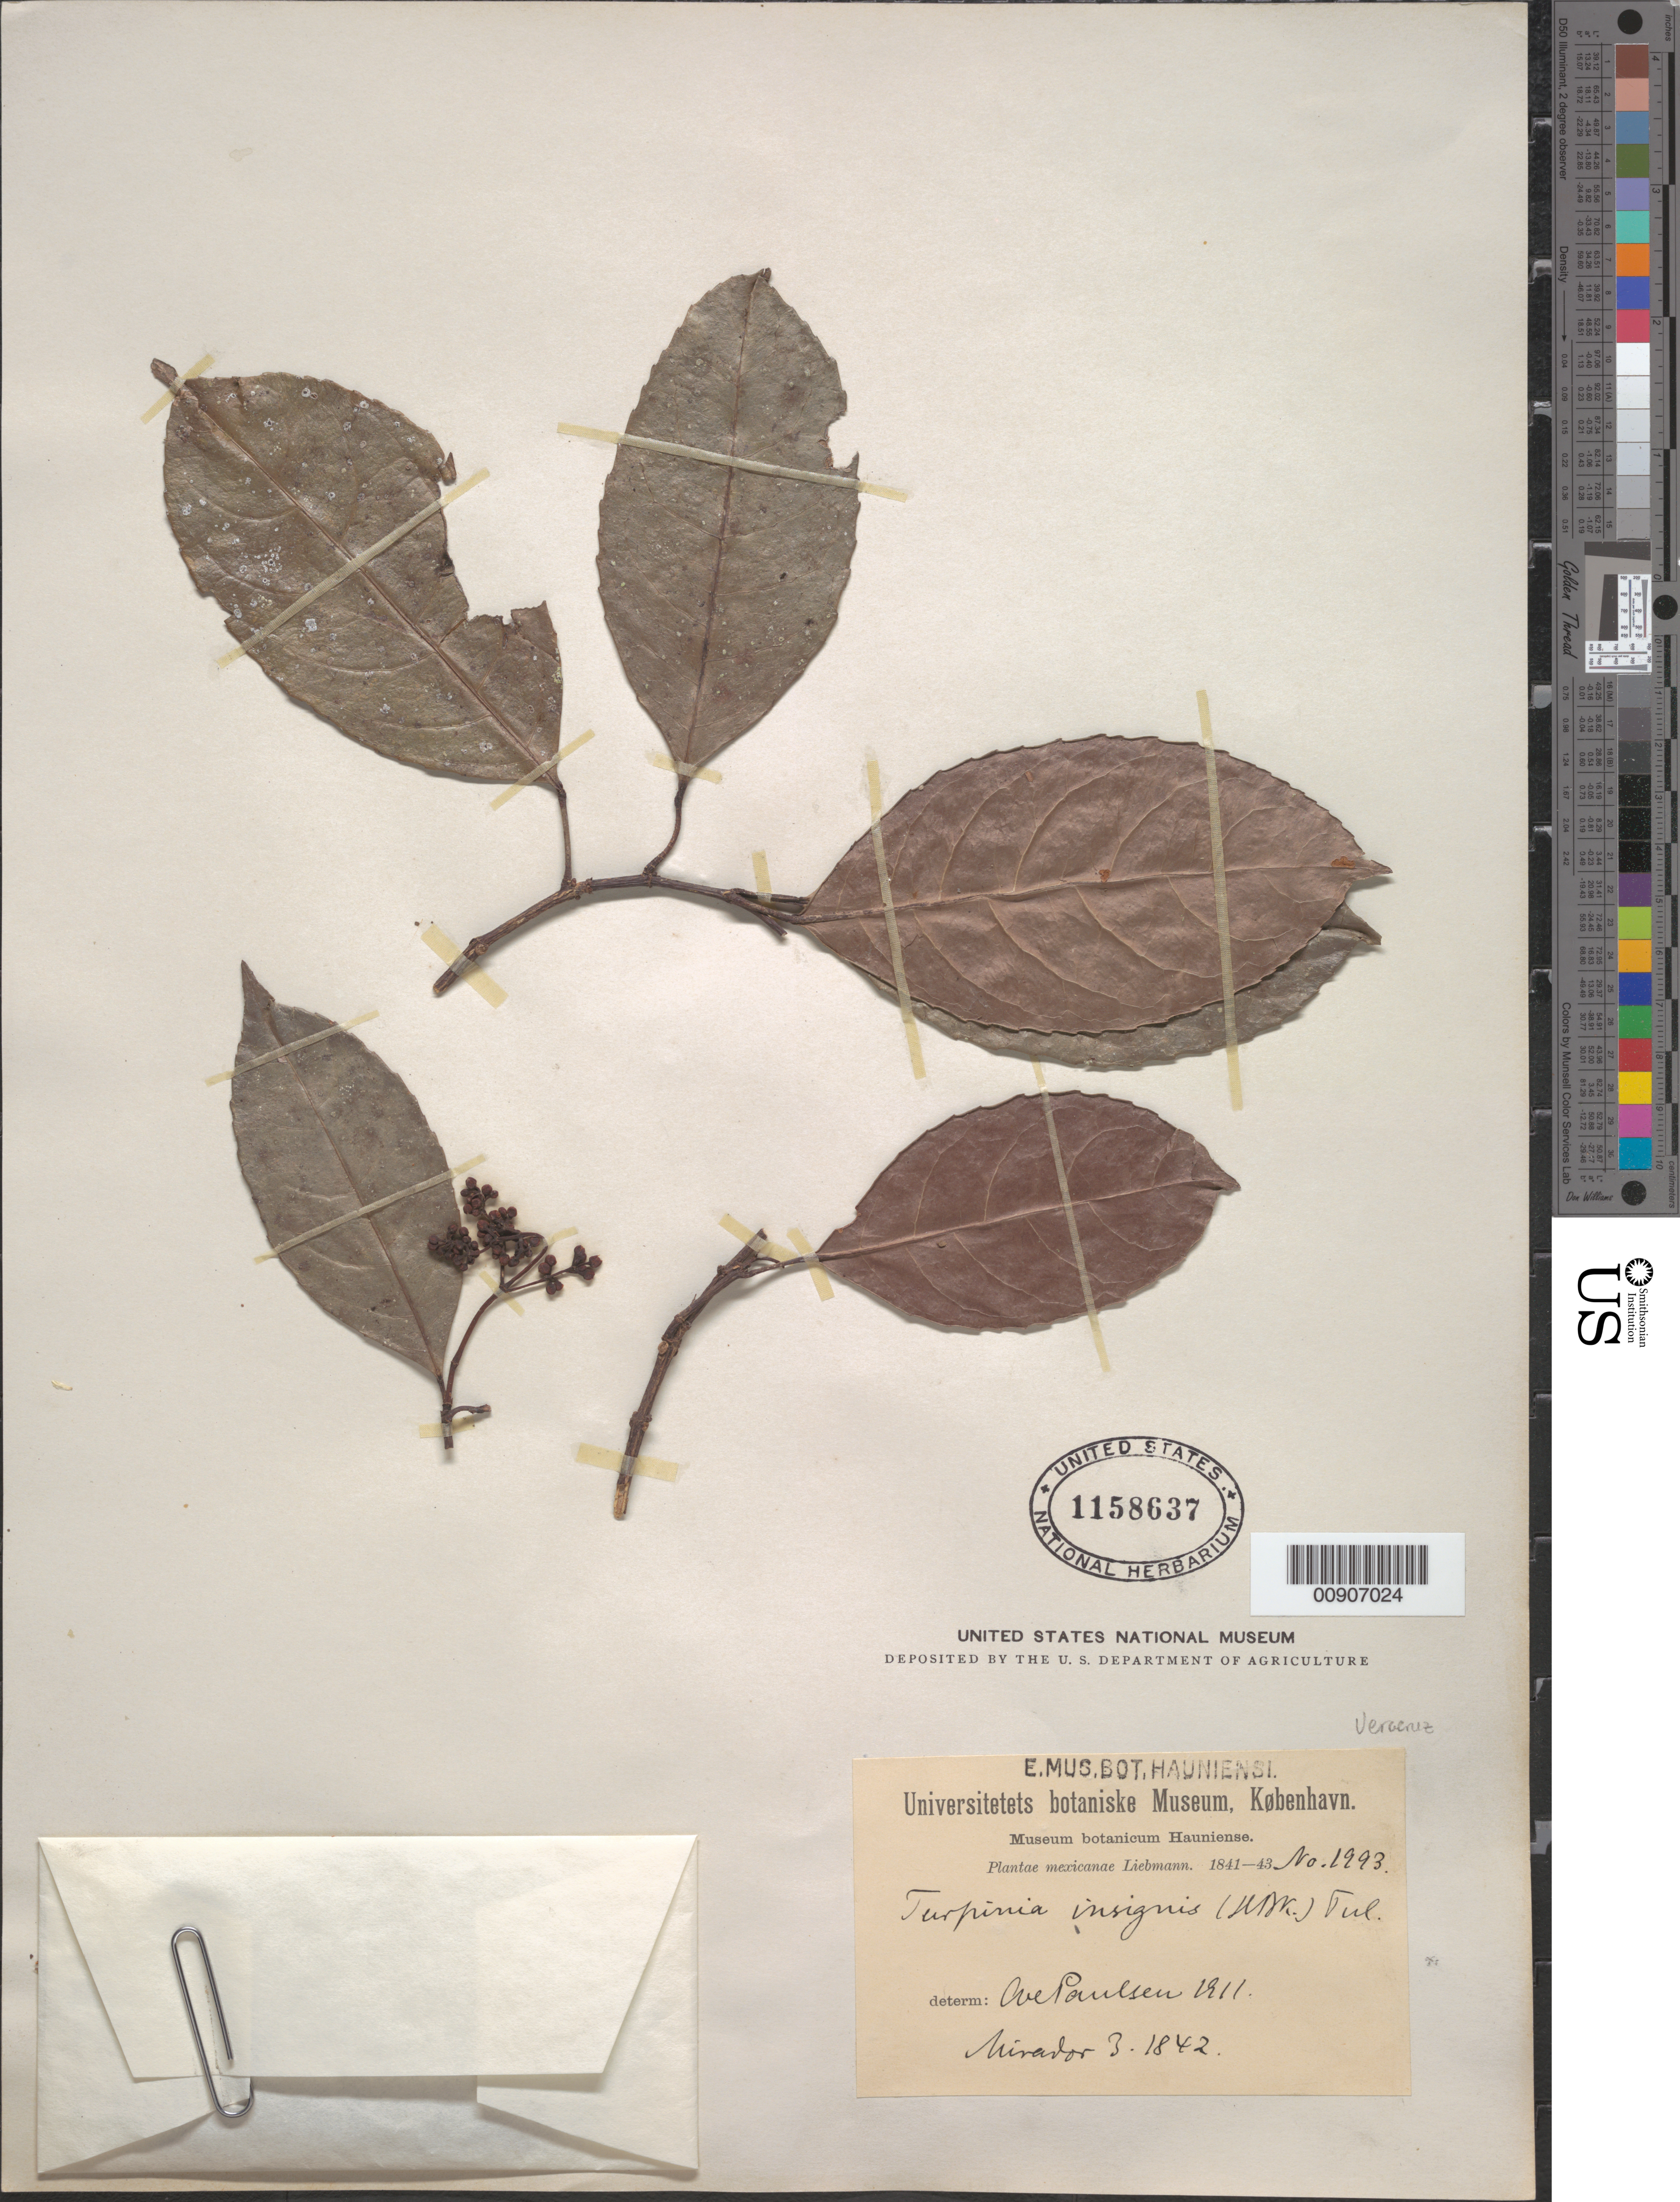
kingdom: Plantae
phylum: Tracheophyta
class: Magnoliopsida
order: Crossosomatales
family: Staphyleaceae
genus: Turpinia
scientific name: Turpinia insignis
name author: (Kunth) Tul.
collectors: F. M. Liebmann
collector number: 1993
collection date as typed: Mar 1842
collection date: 1842-03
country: Mexico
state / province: Veracruz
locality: Mirador.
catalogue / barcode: US 1158637